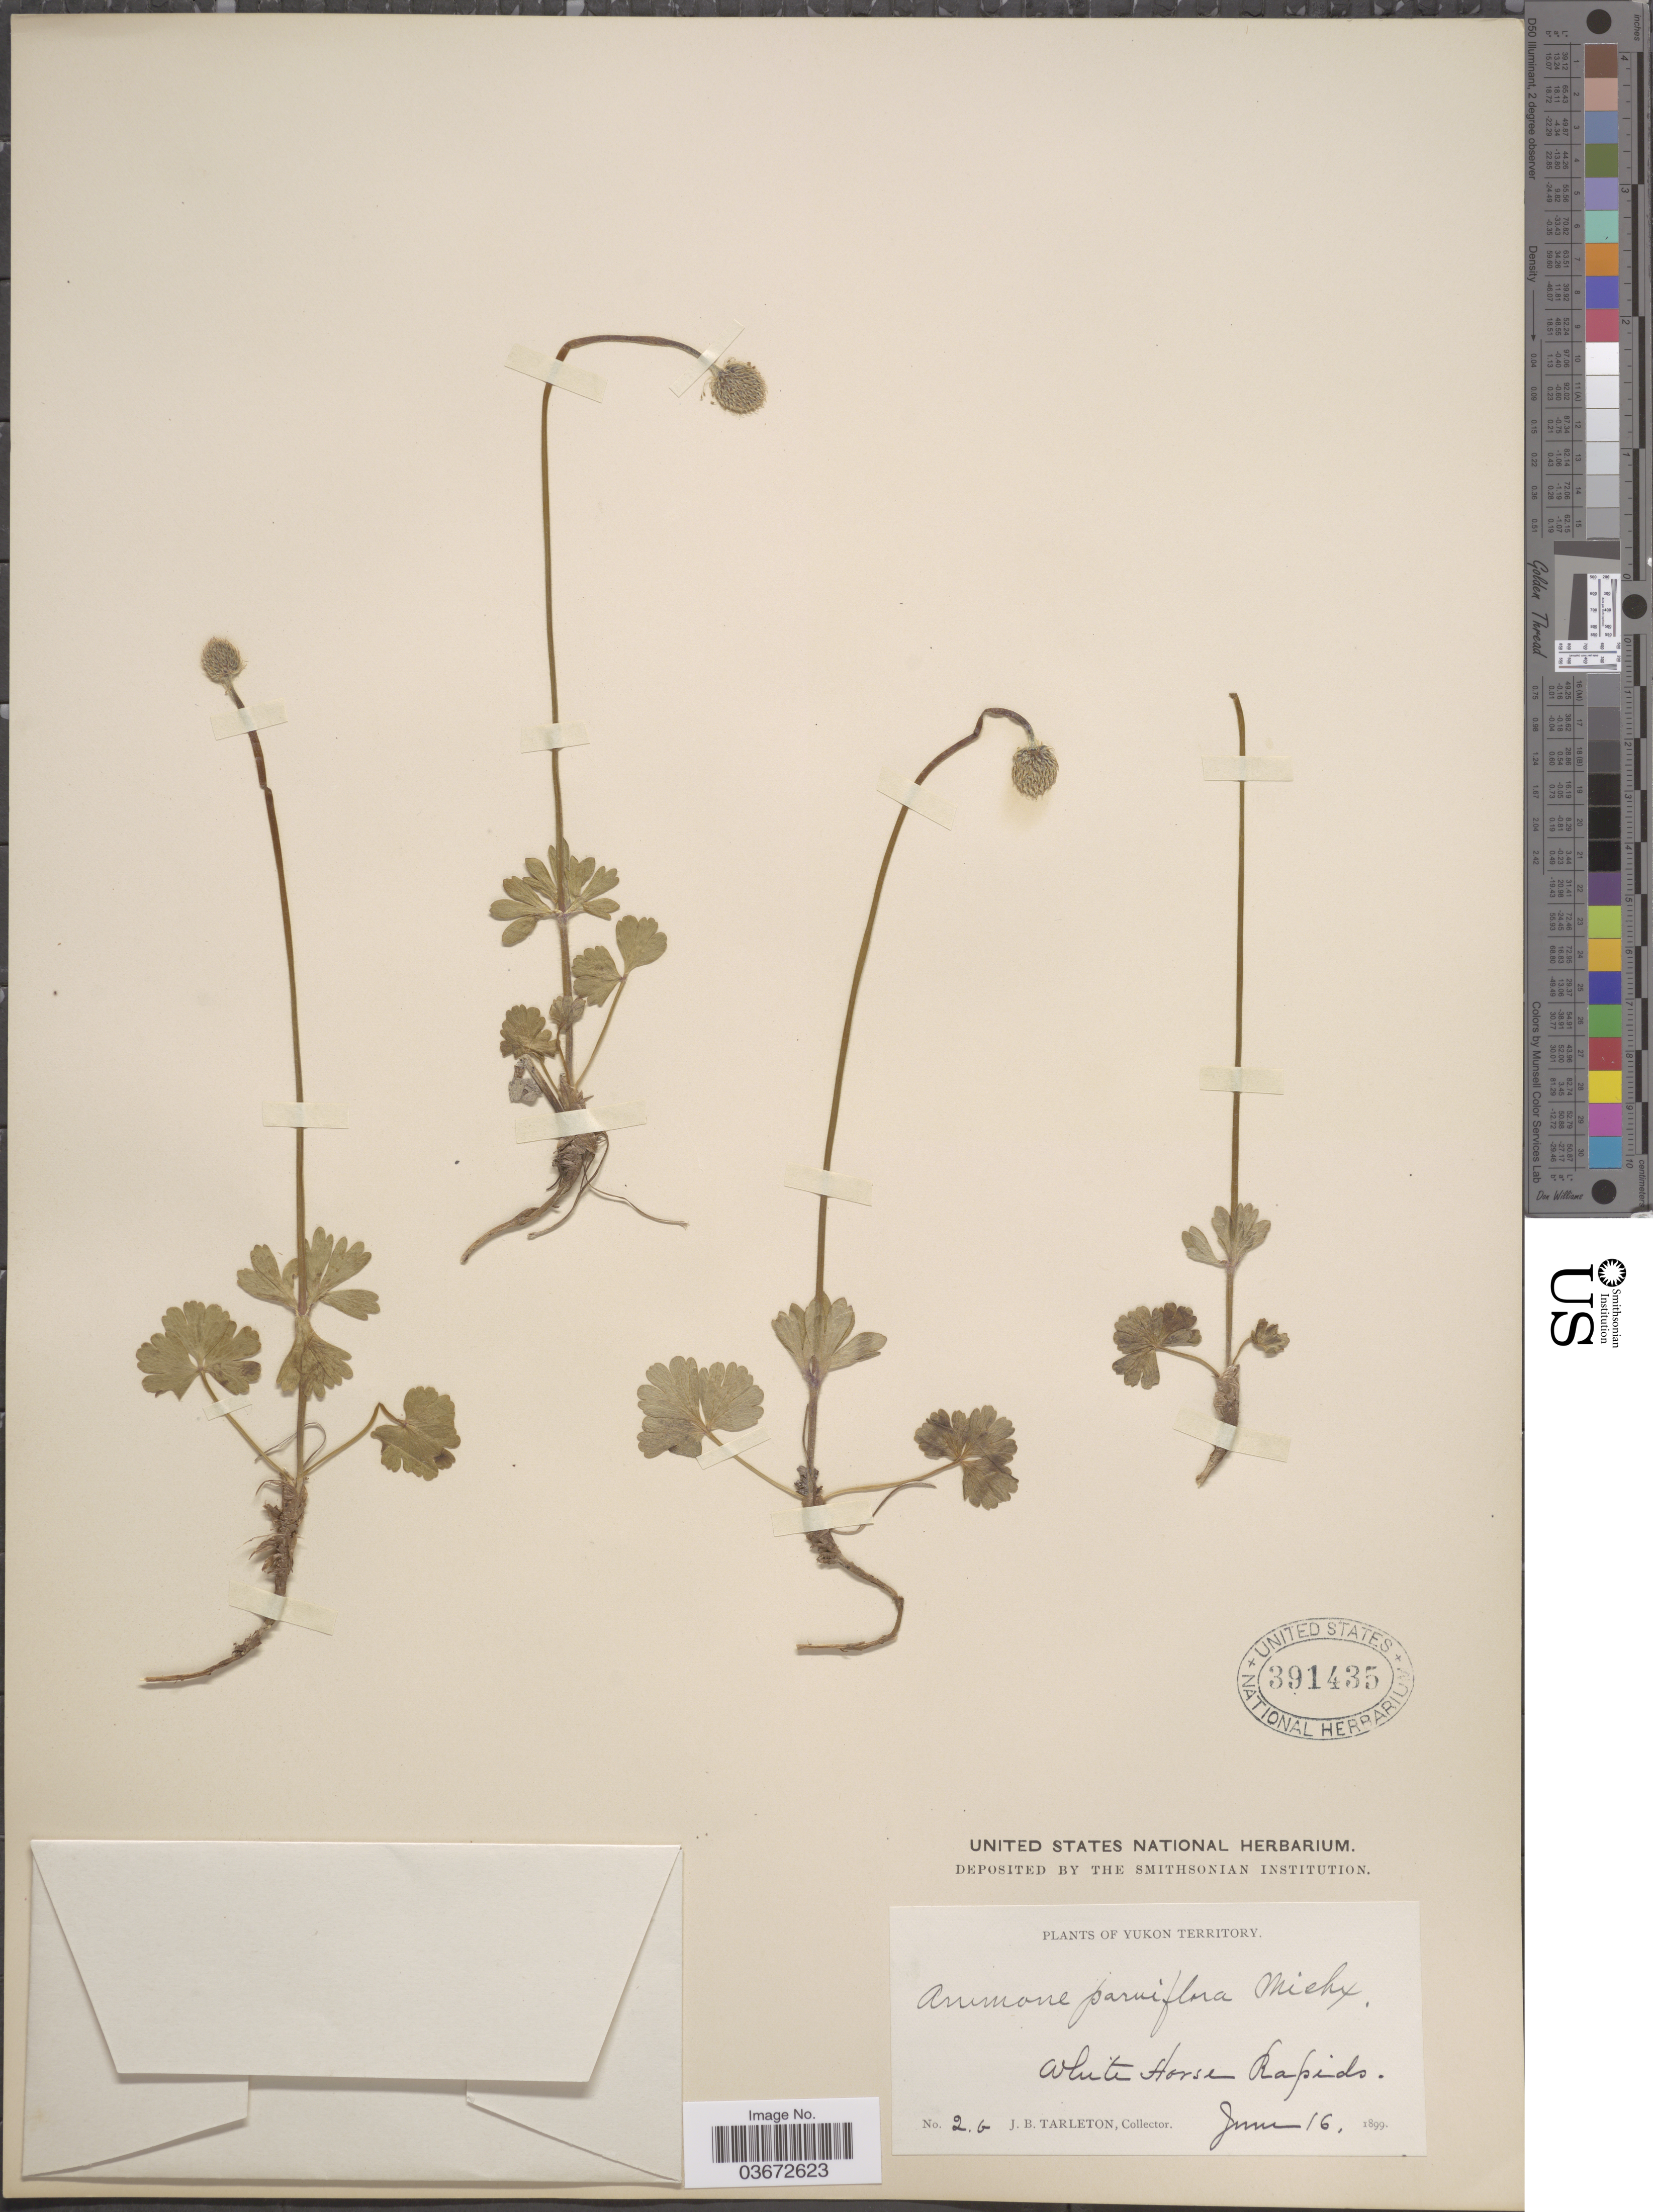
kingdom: Plantae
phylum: Tracheophyta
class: Magnoliopsida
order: Ranunculales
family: Ranunculaceae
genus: Anemone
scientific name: Anemone parviflora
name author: Michx.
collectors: J. Tarleton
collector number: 2b*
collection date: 1899-06-16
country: Canada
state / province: Yukon Territory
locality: White Horse Rapids.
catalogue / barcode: US 391435